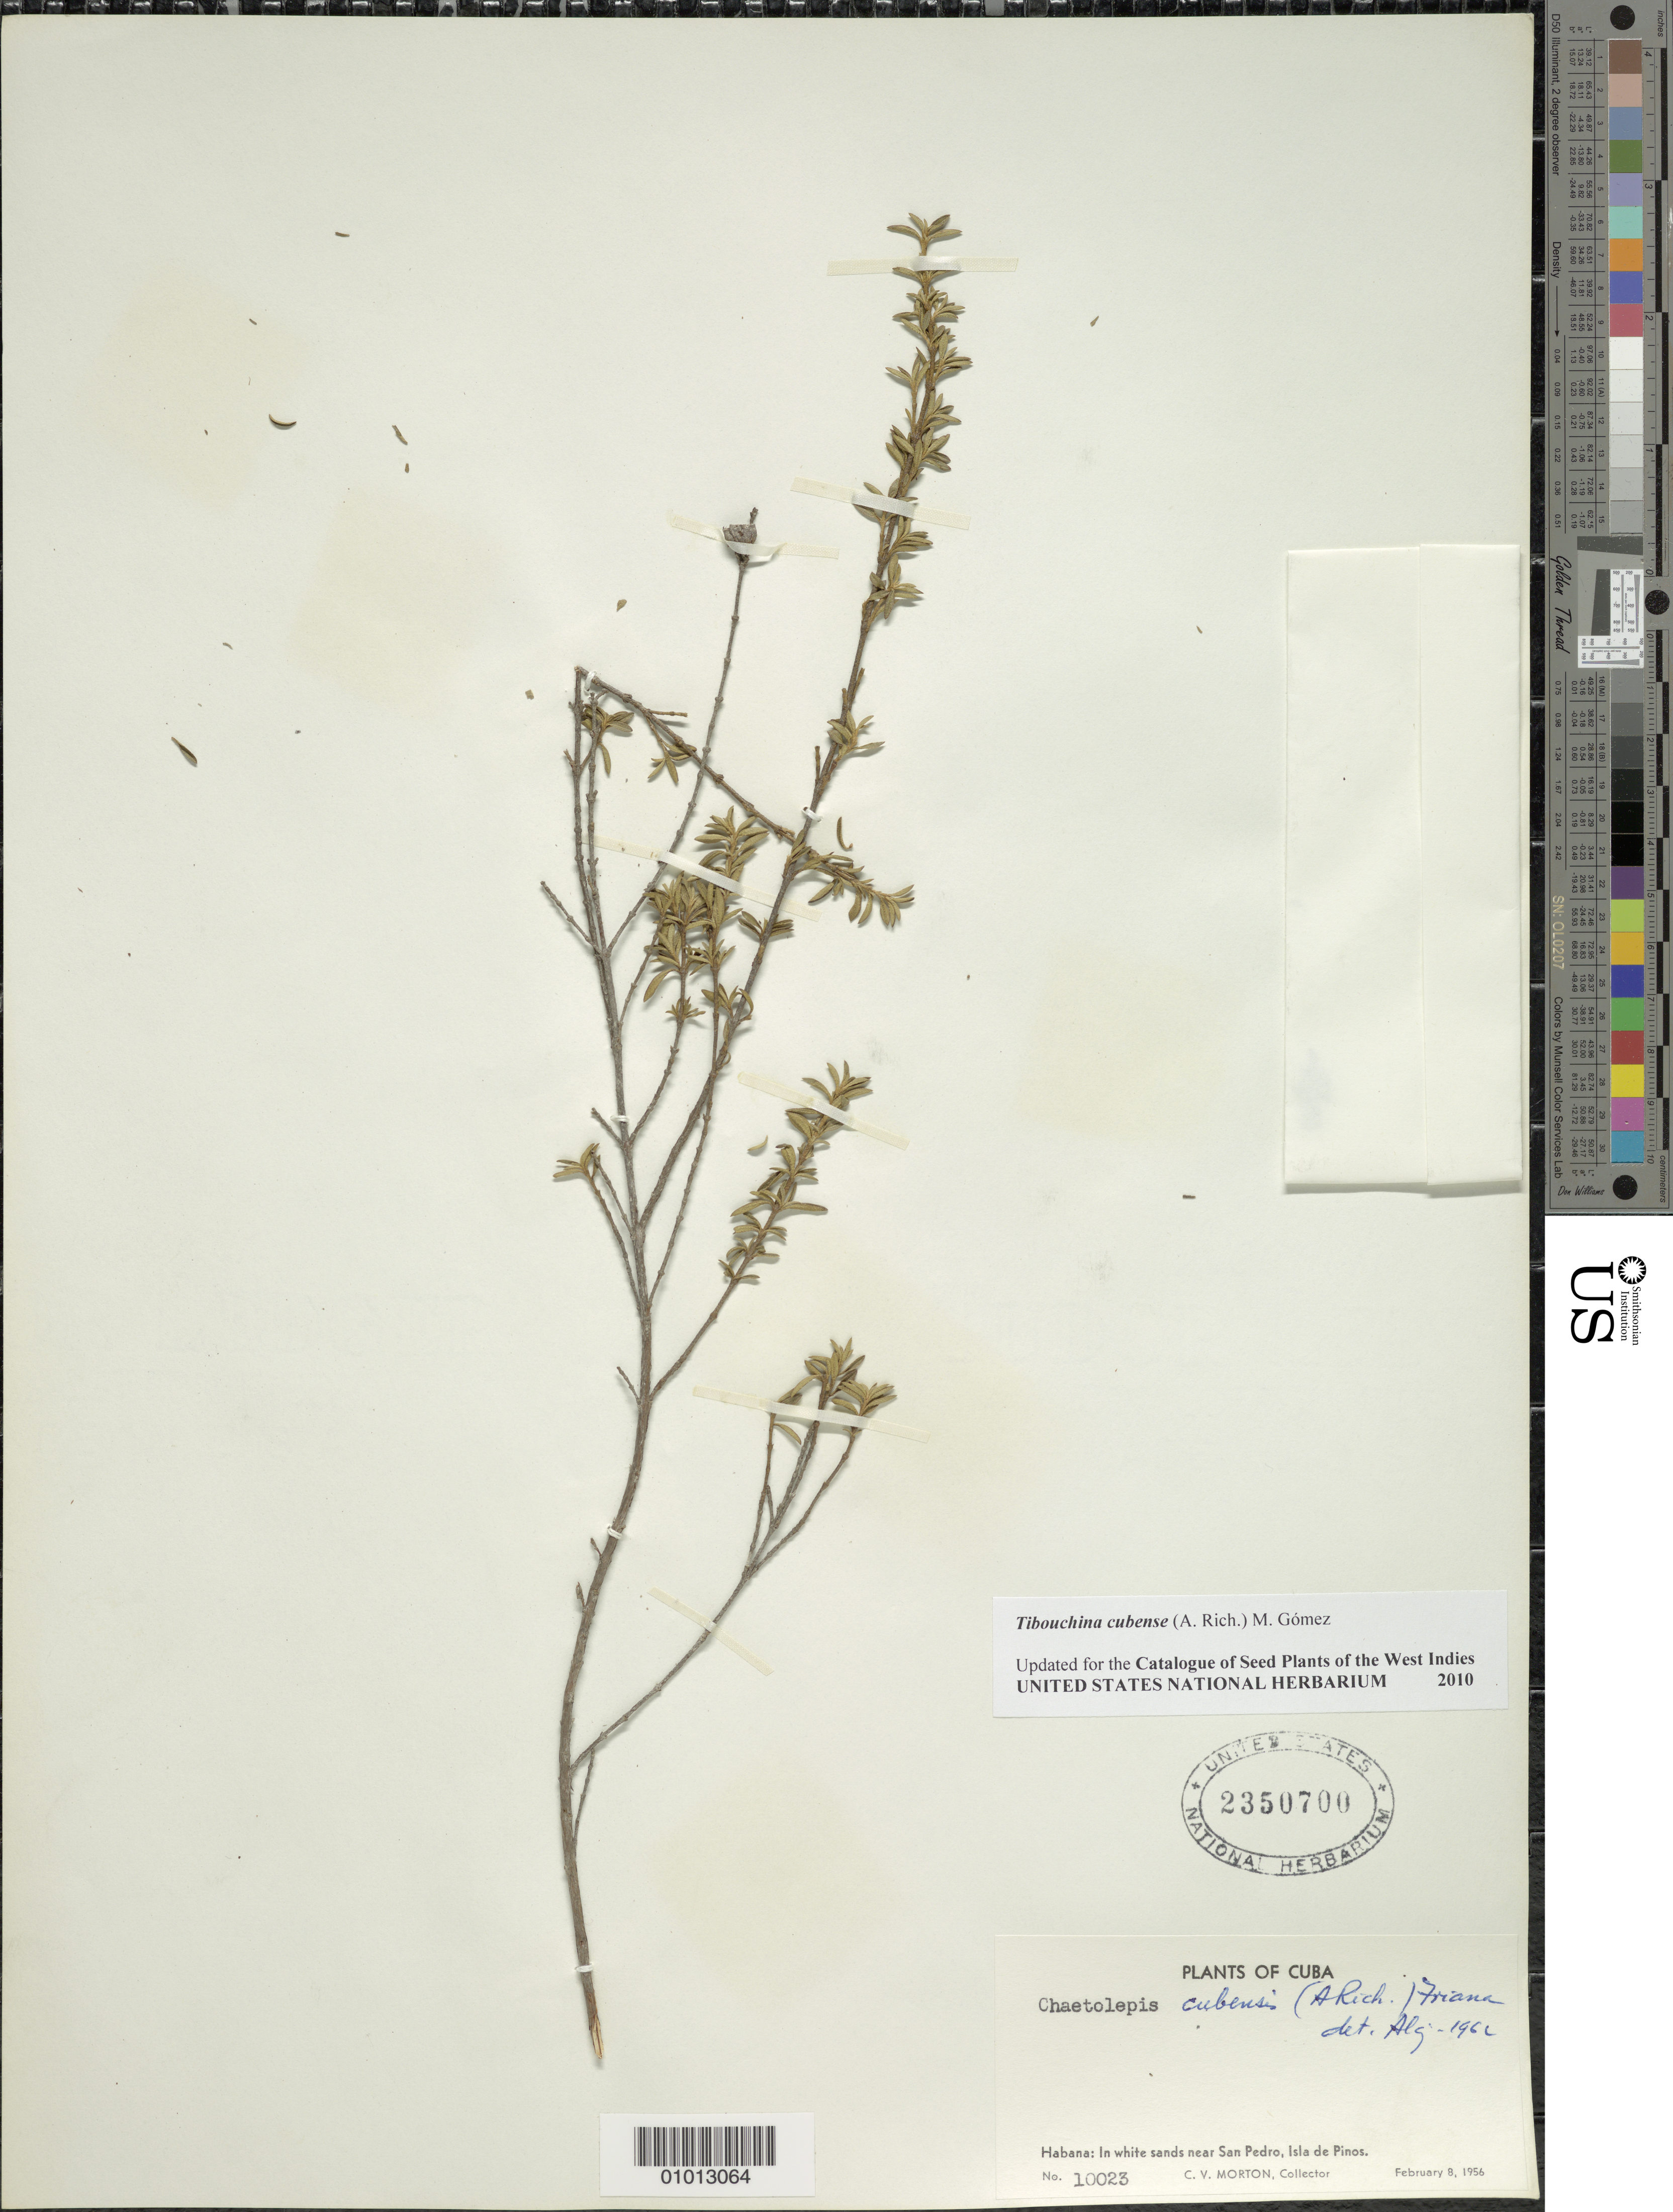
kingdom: Plantae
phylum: Tracheophyta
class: Magnoliopsida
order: Myrtales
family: Melastomataceae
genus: Arthrostemma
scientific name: Arthrostemma cubense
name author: A. Rich.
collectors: C. V. Morton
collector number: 10023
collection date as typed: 08 Feb 1956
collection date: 1956-02-08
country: Cuba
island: Isla de la Juventud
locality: Isle of Pines, Near San Pedro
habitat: In white sand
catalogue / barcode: US 2350700